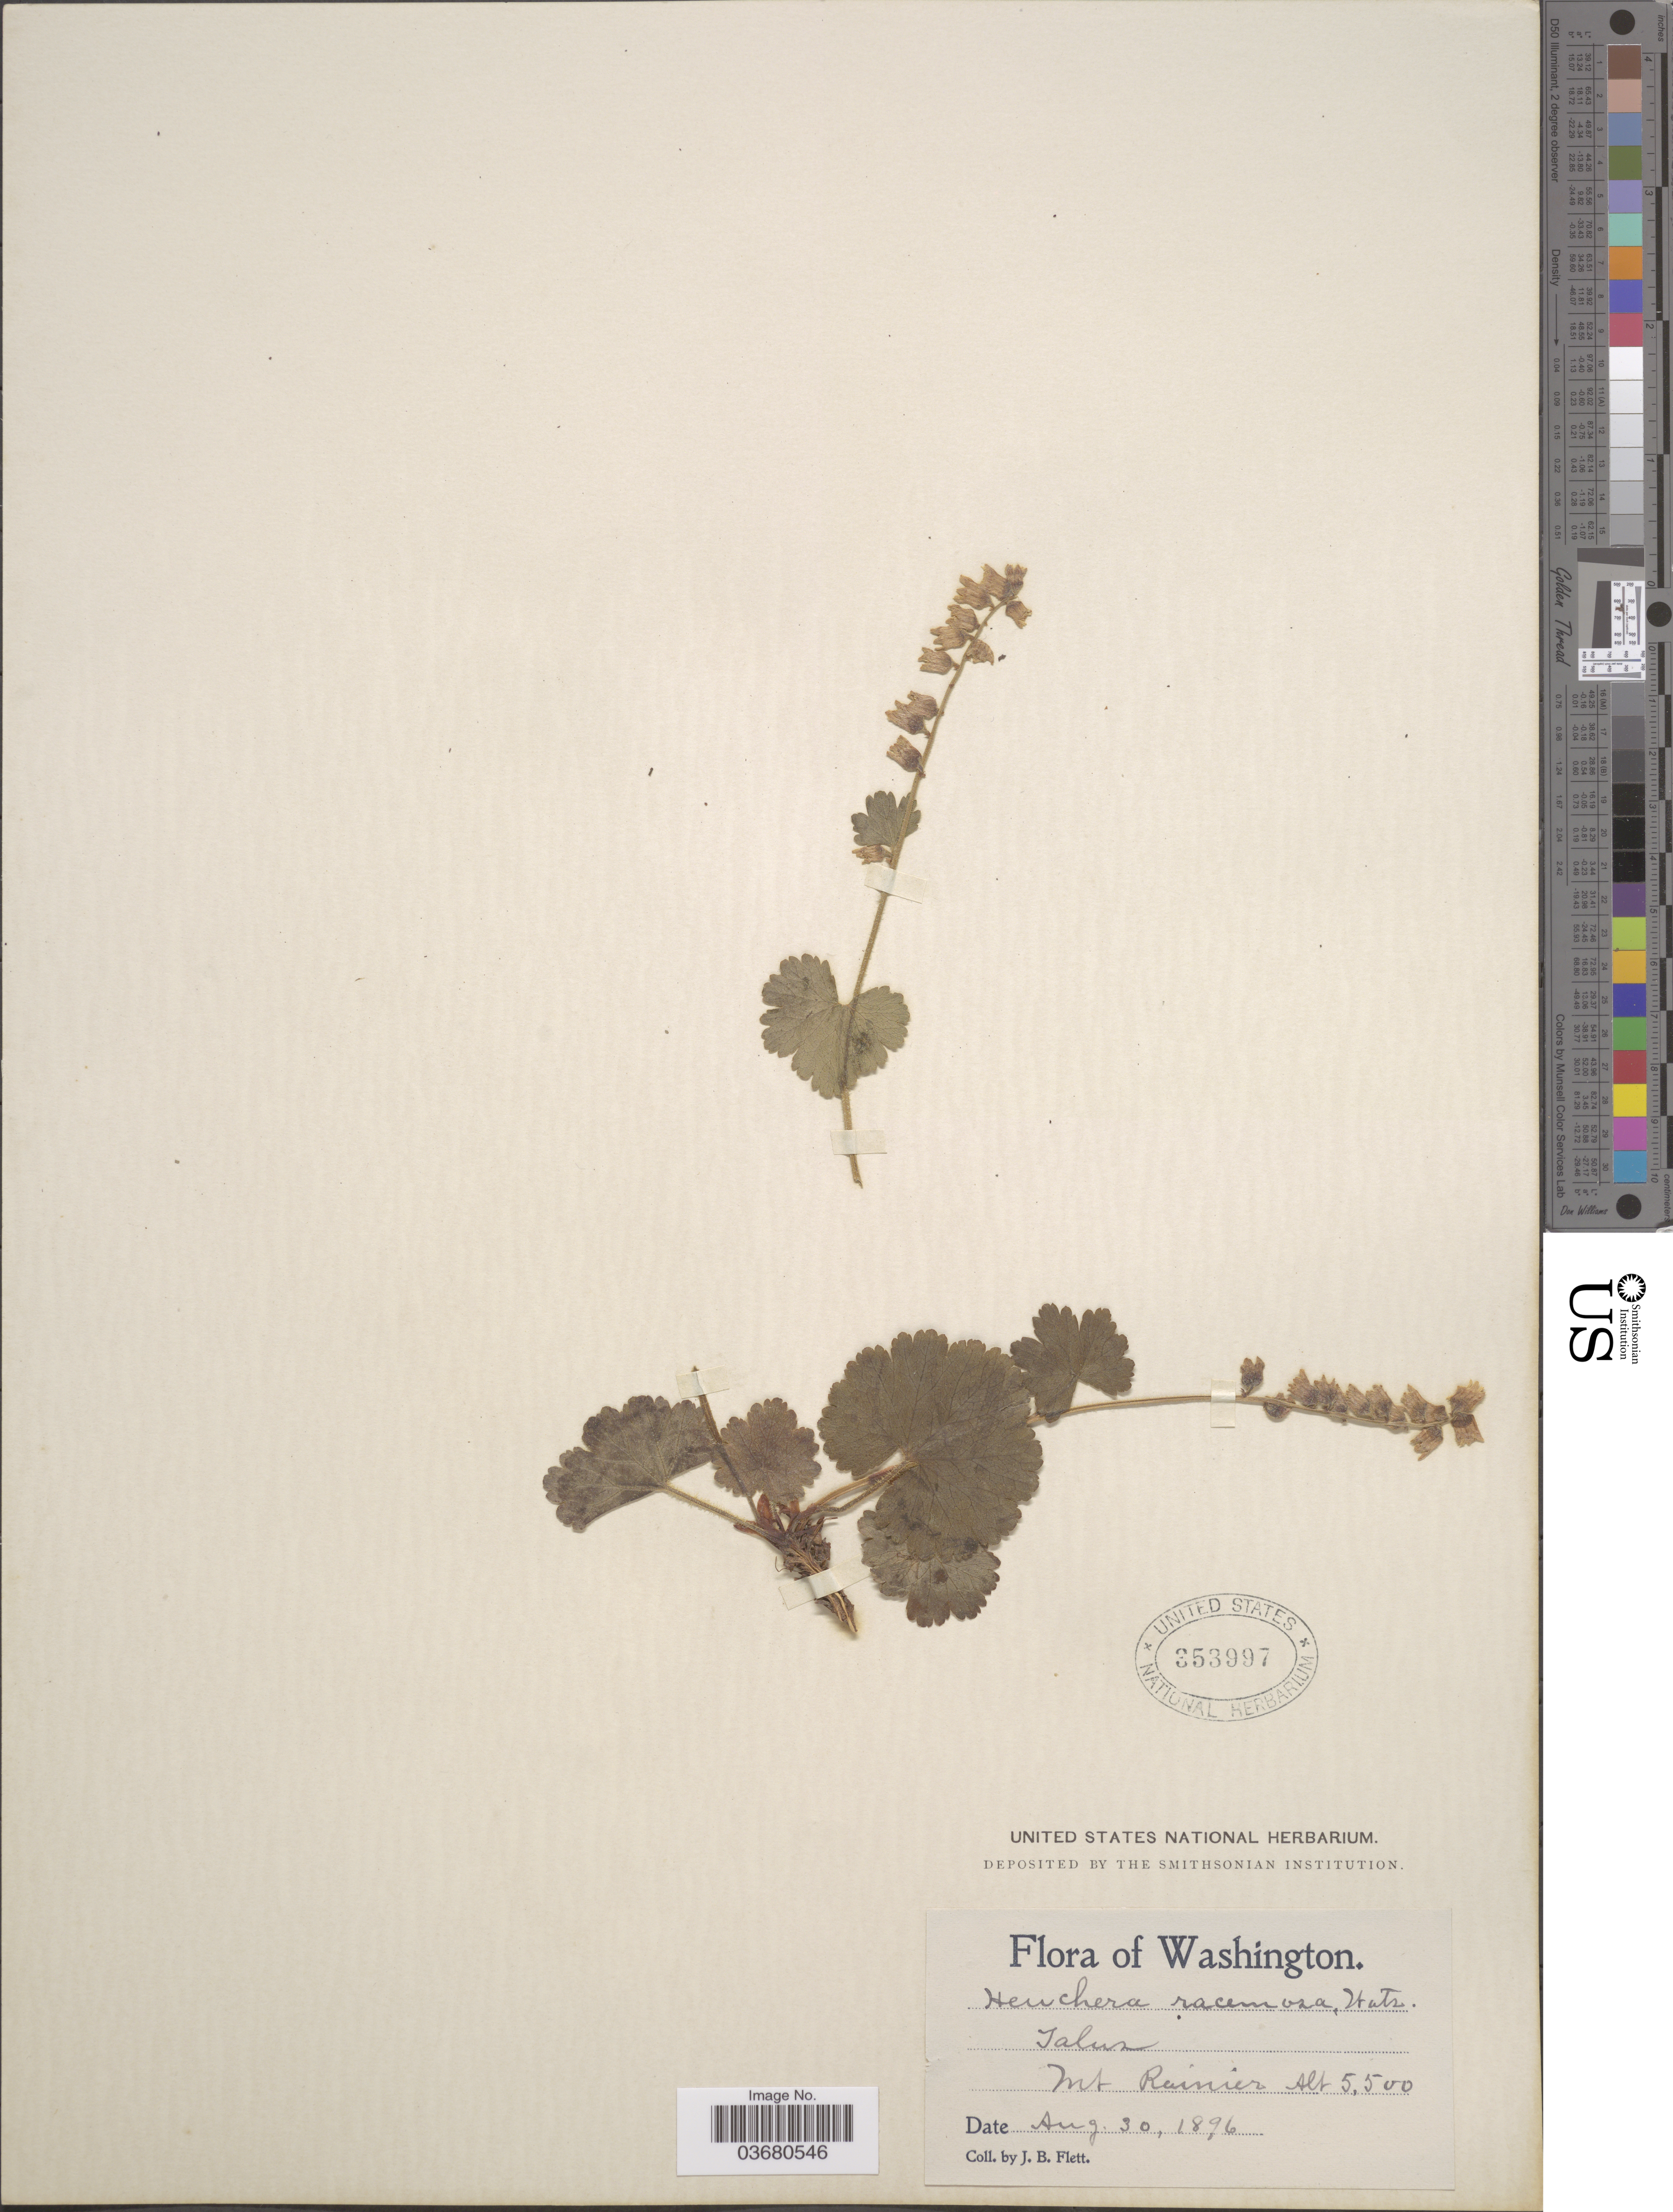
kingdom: Plantae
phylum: Tracheophyta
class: Magnoliopsida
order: Saxifragales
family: Saxifragaceae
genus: Elmera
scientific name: Elmera racemosa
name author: (S. Watson) Rydb.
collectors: J. Flett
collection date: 1896-08-30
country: United States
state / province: Washington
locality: Mt. Rainier.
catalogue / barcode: US 353997